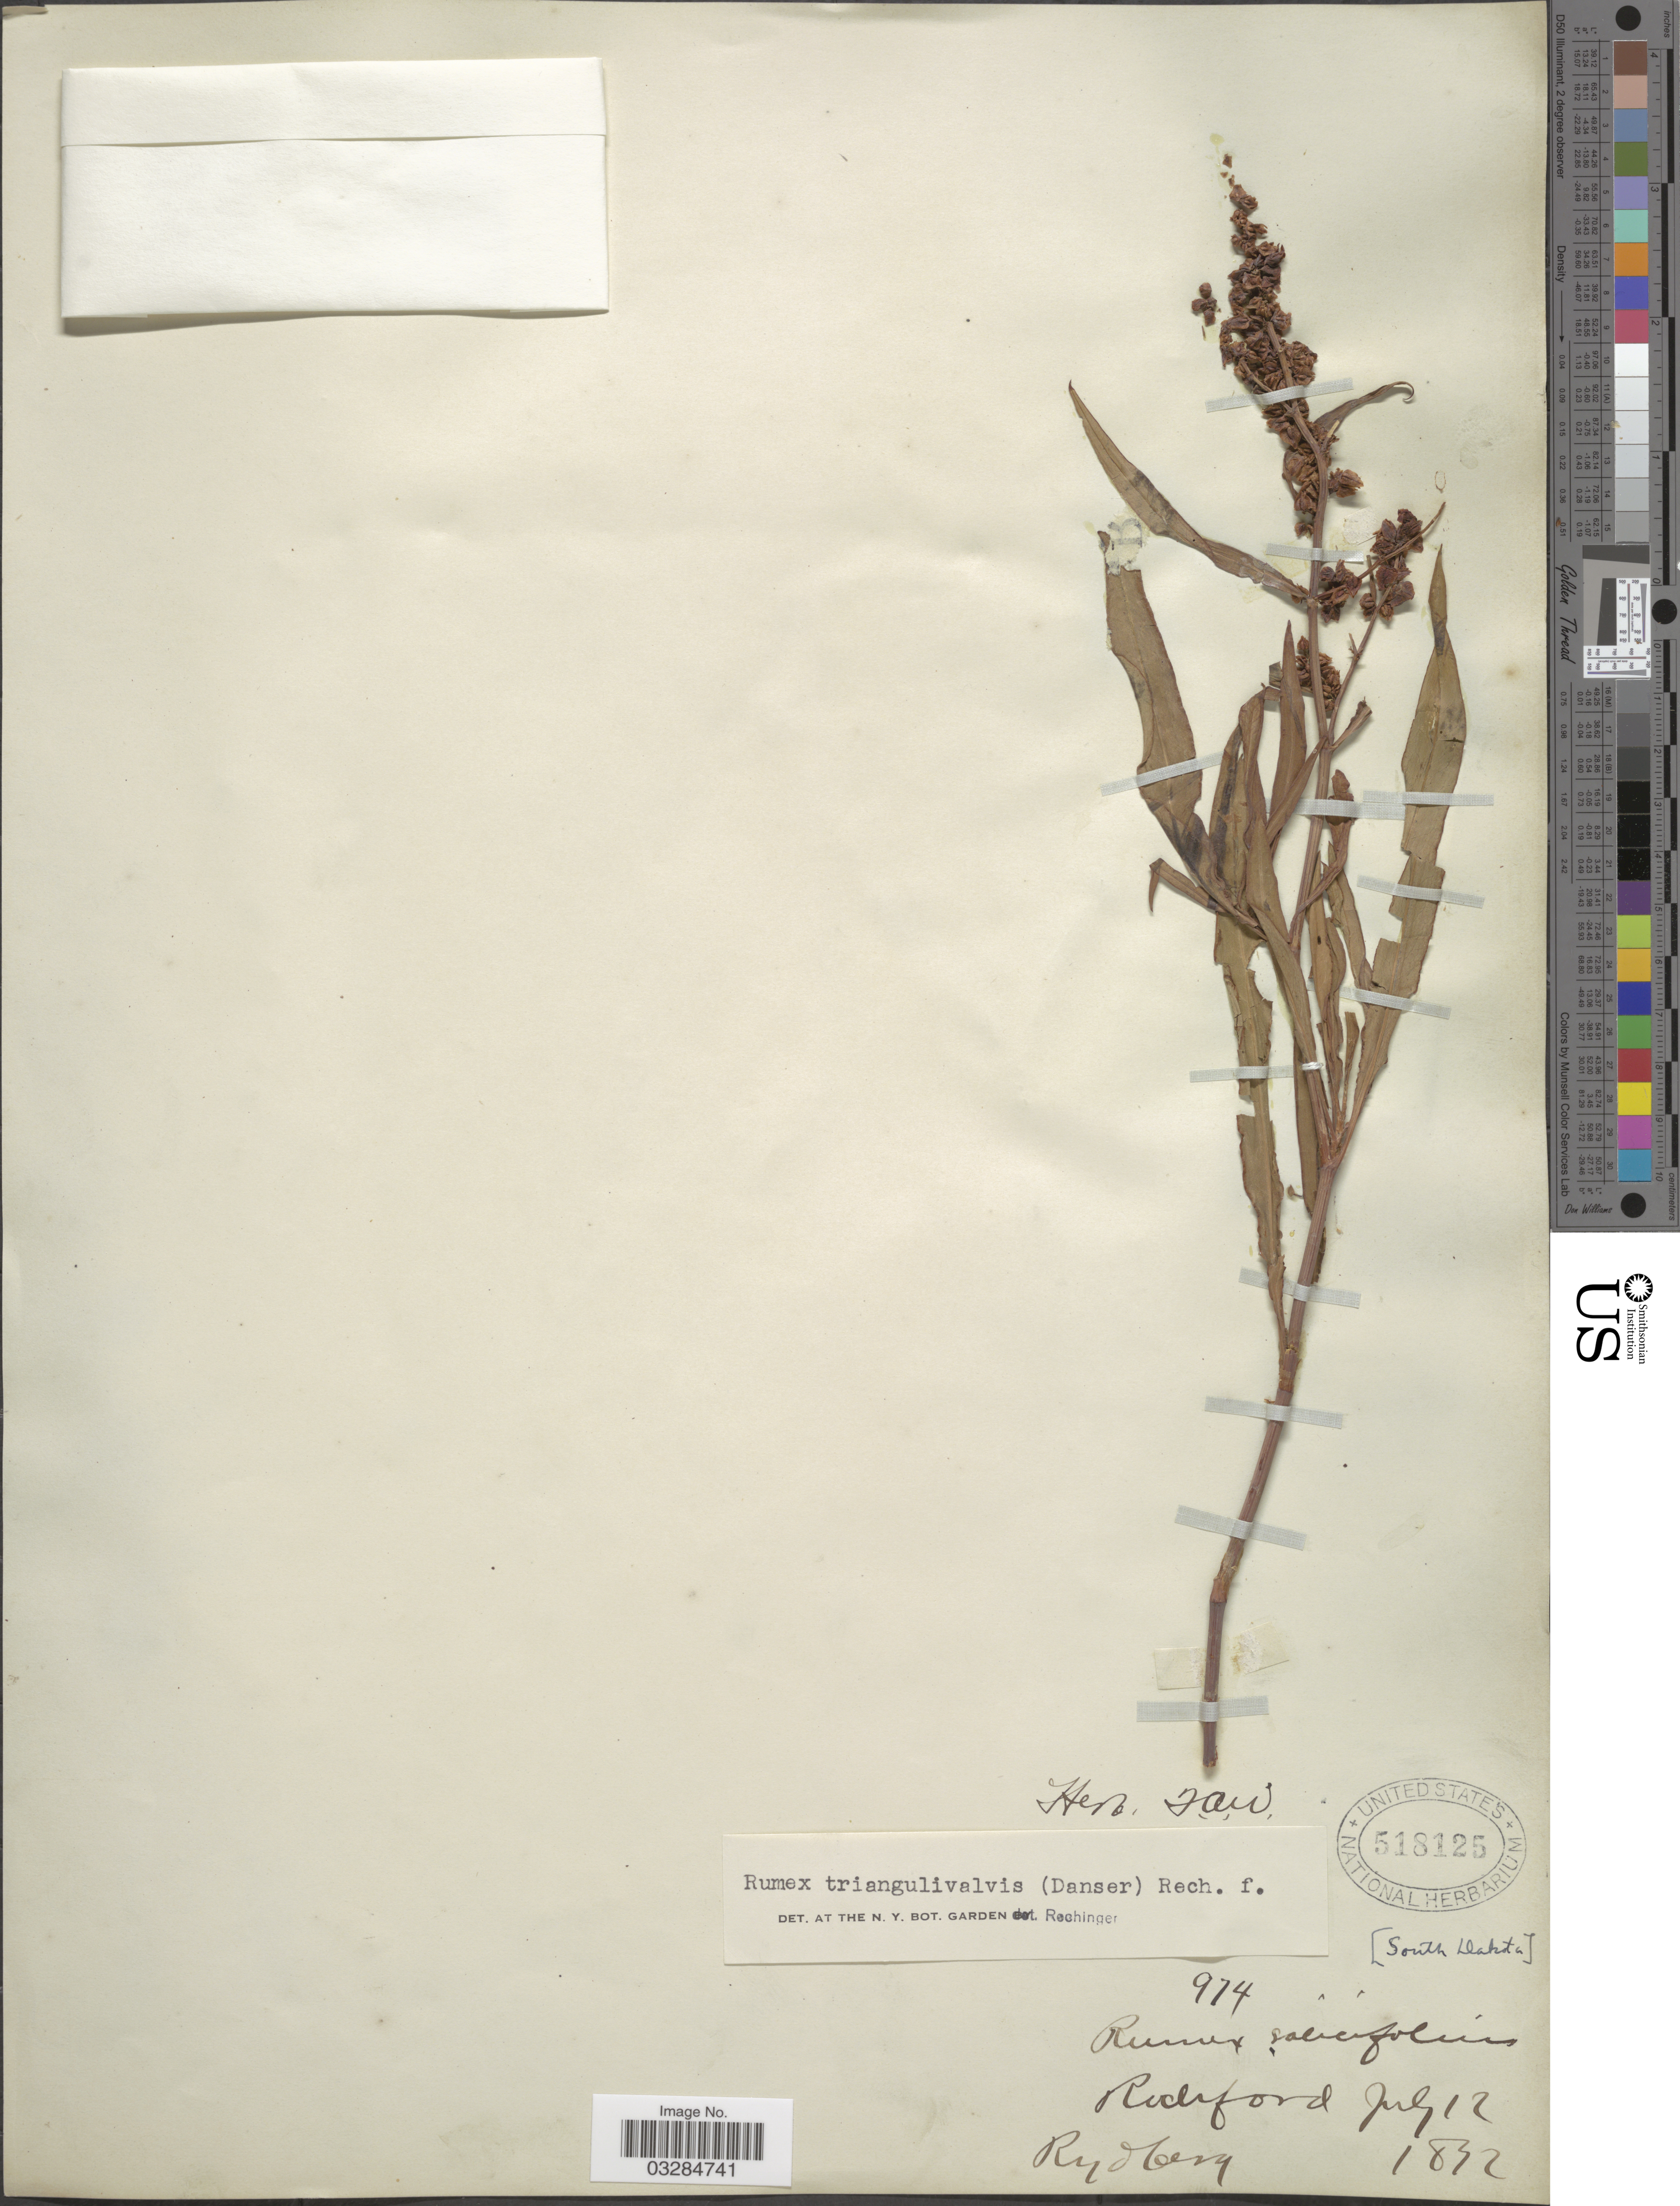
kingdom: Plantae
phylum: Tracheophyta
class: Magnoliopsida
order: Caryophyllales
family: Polygonaceae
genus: Rumex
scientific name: Rumex triangulivalvis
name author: (Danser) Rech. f.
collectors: P. Rydberg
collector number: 974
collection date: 1842-07-12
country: United States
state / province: South Dakota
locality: Rochford.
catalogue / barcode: US 518125